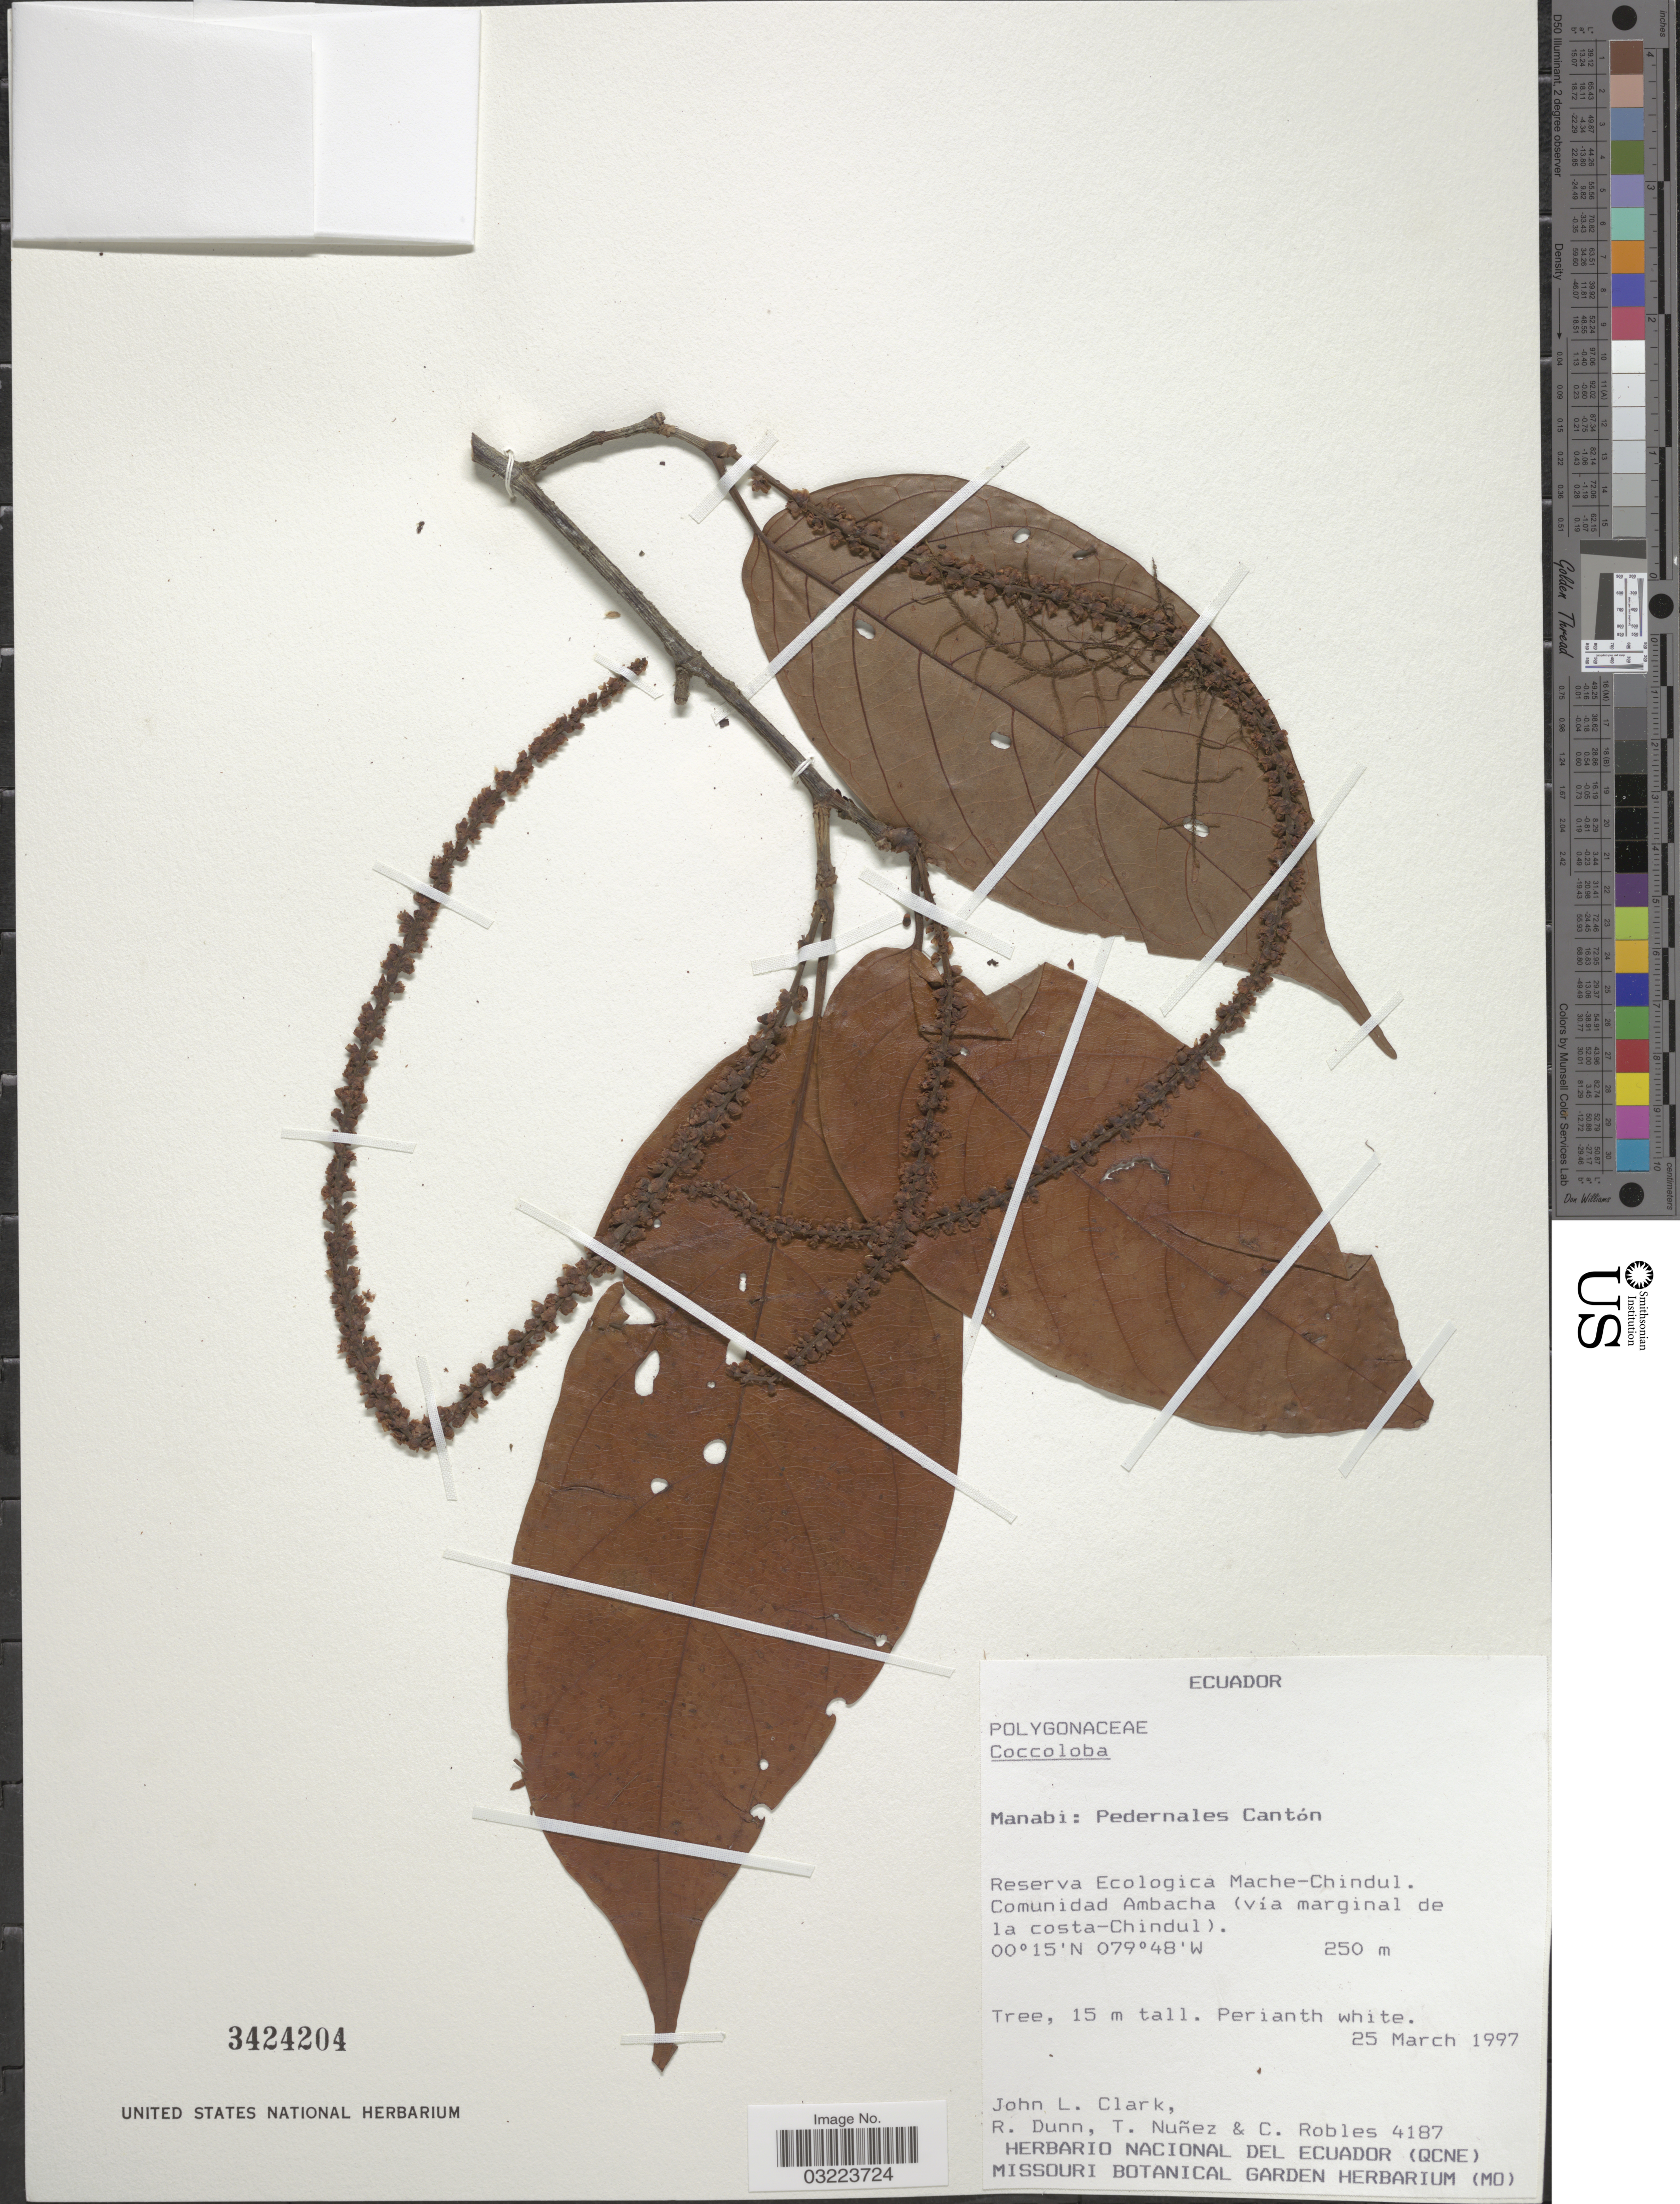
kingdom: Plantae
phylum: Tracheophyta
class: Magnoliopsida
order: Caryophyllales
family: Polygonaceae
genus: Coccoloba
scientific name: Coccoloba sp.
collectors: J. L. Clark, R. Dunn, T. Núñez & C. Robles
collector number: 4187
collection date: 1997-03-25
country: Ecuador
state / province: Manabí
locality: Pedernales Cantón. Reserva Ecologica Mache-Chindul. Comunidad Ambacha (via marginal de la costa-Chindul).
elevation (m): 250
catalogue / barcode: US 3424204